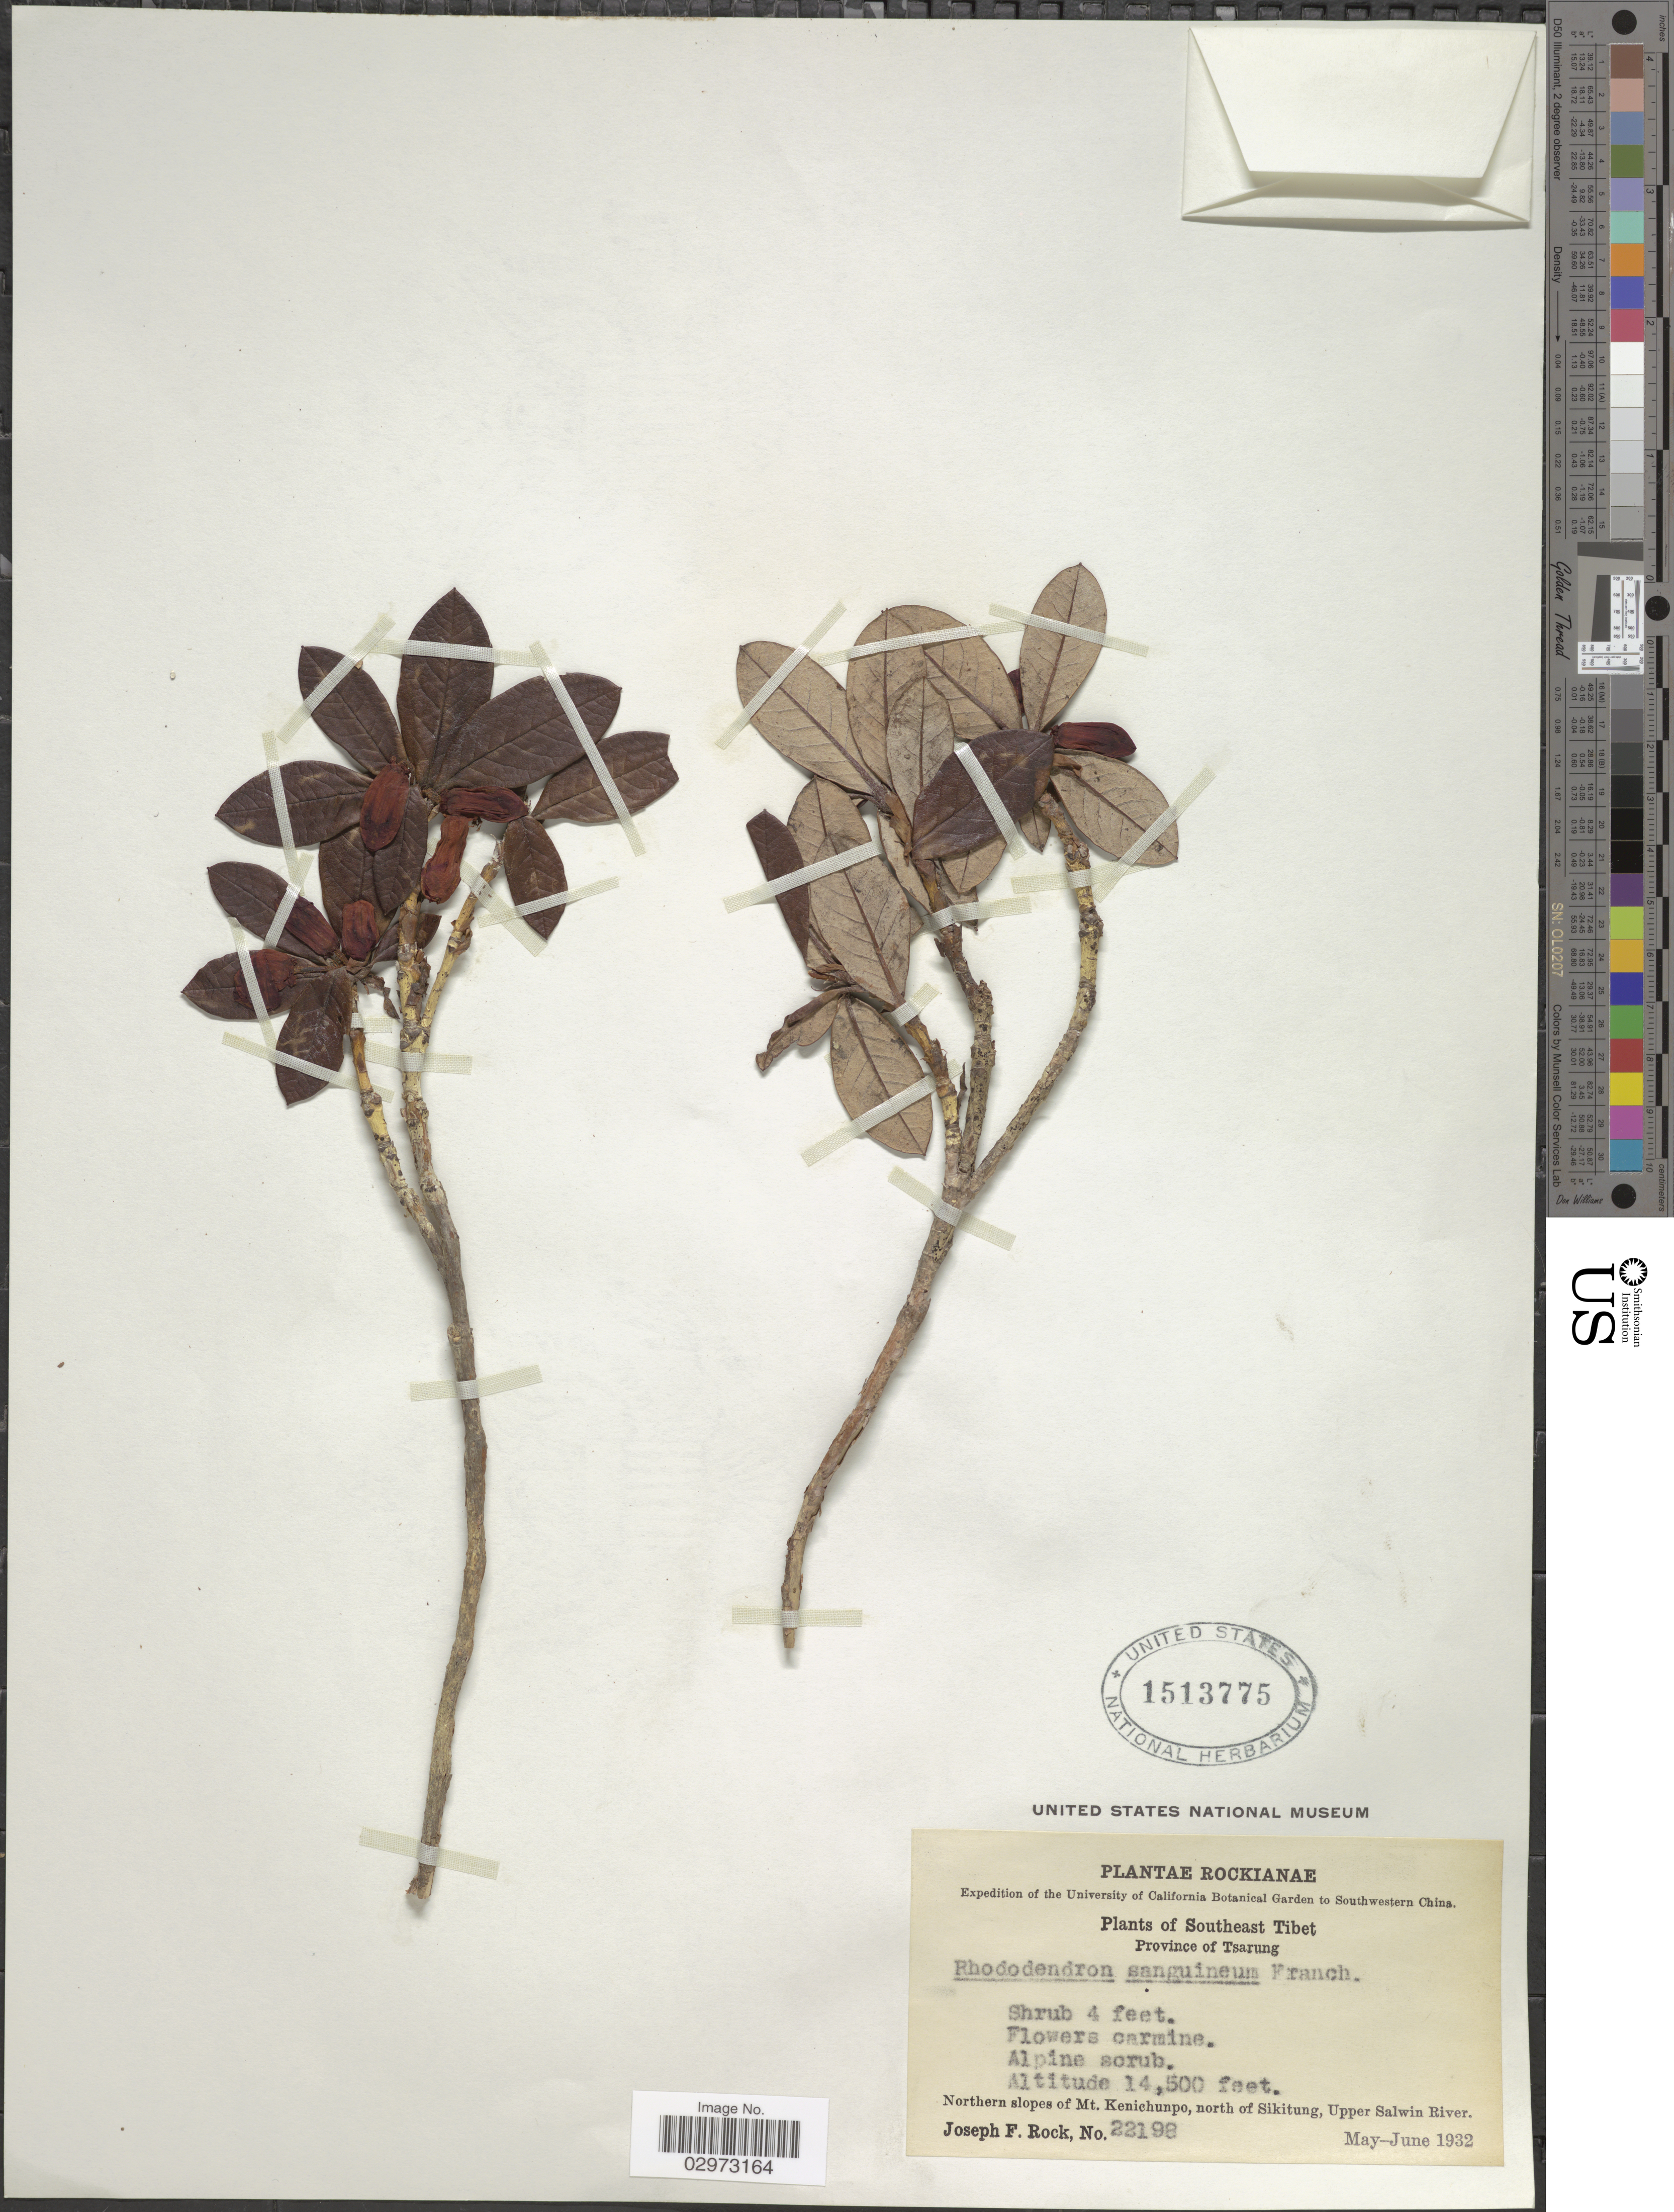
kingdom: Plantae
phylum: Tracheophyta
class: Magnoliopsida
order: Ericales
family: Ericaceae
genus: Rhododendron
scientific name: Rhododendron sanguineum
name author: Franch.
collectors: J. F. Rock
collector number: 22198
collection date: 1932-05/1932-06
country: China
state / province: Xizang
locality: Southwestern China. Southeast Tibet. Province of Tsarung. Alpine scrub. Northern slopes of Mt. Kenichunpo, north of Sikitung, Upper Salwin River.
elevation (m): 4420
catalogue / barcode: US 1513775